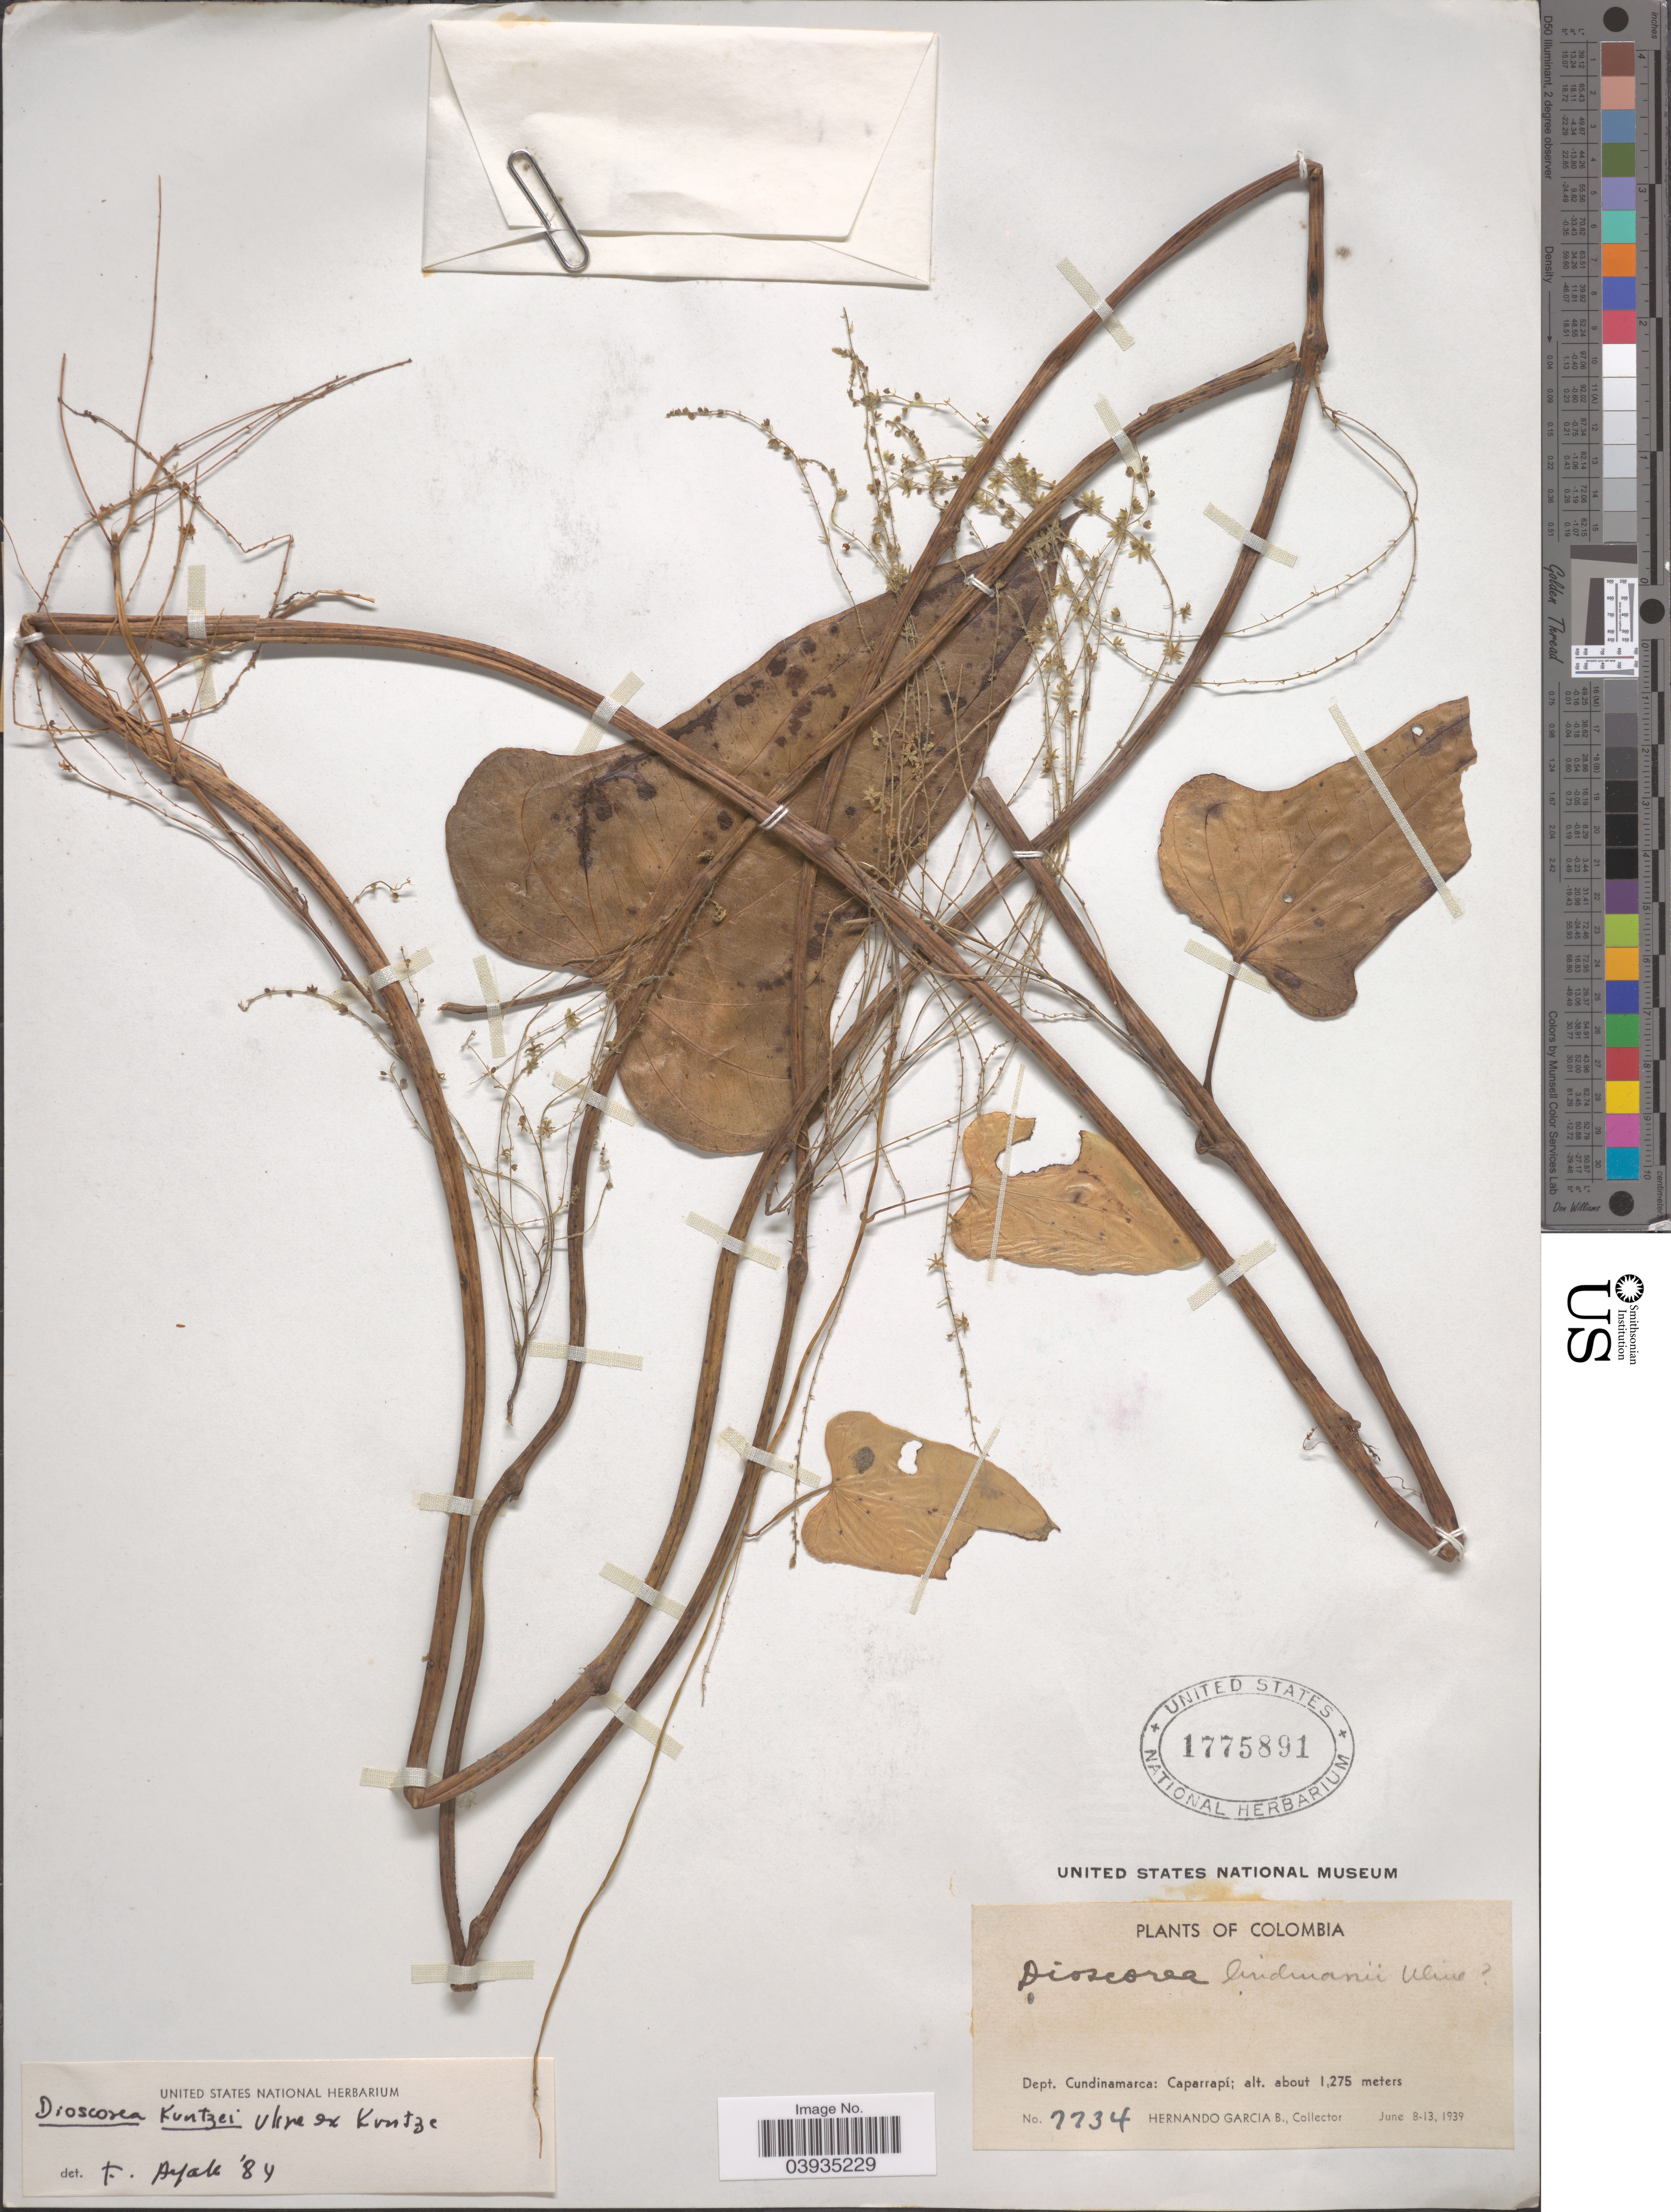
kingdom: Plantae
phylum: Tracheophyta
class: Liliopsida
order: Dioscoreales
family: Dioscoreaceae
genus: Dioscorea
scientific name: Dioscorea kuntzei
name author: Uline ex Kuntze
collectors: H. García Barriga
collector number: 7734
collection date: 1939-06-08/1939-06-13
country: Colombia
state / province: Cundinamarca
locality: Dept. Cundinamarca: Caparrapí.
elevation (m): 1275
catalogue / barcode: US 1775891